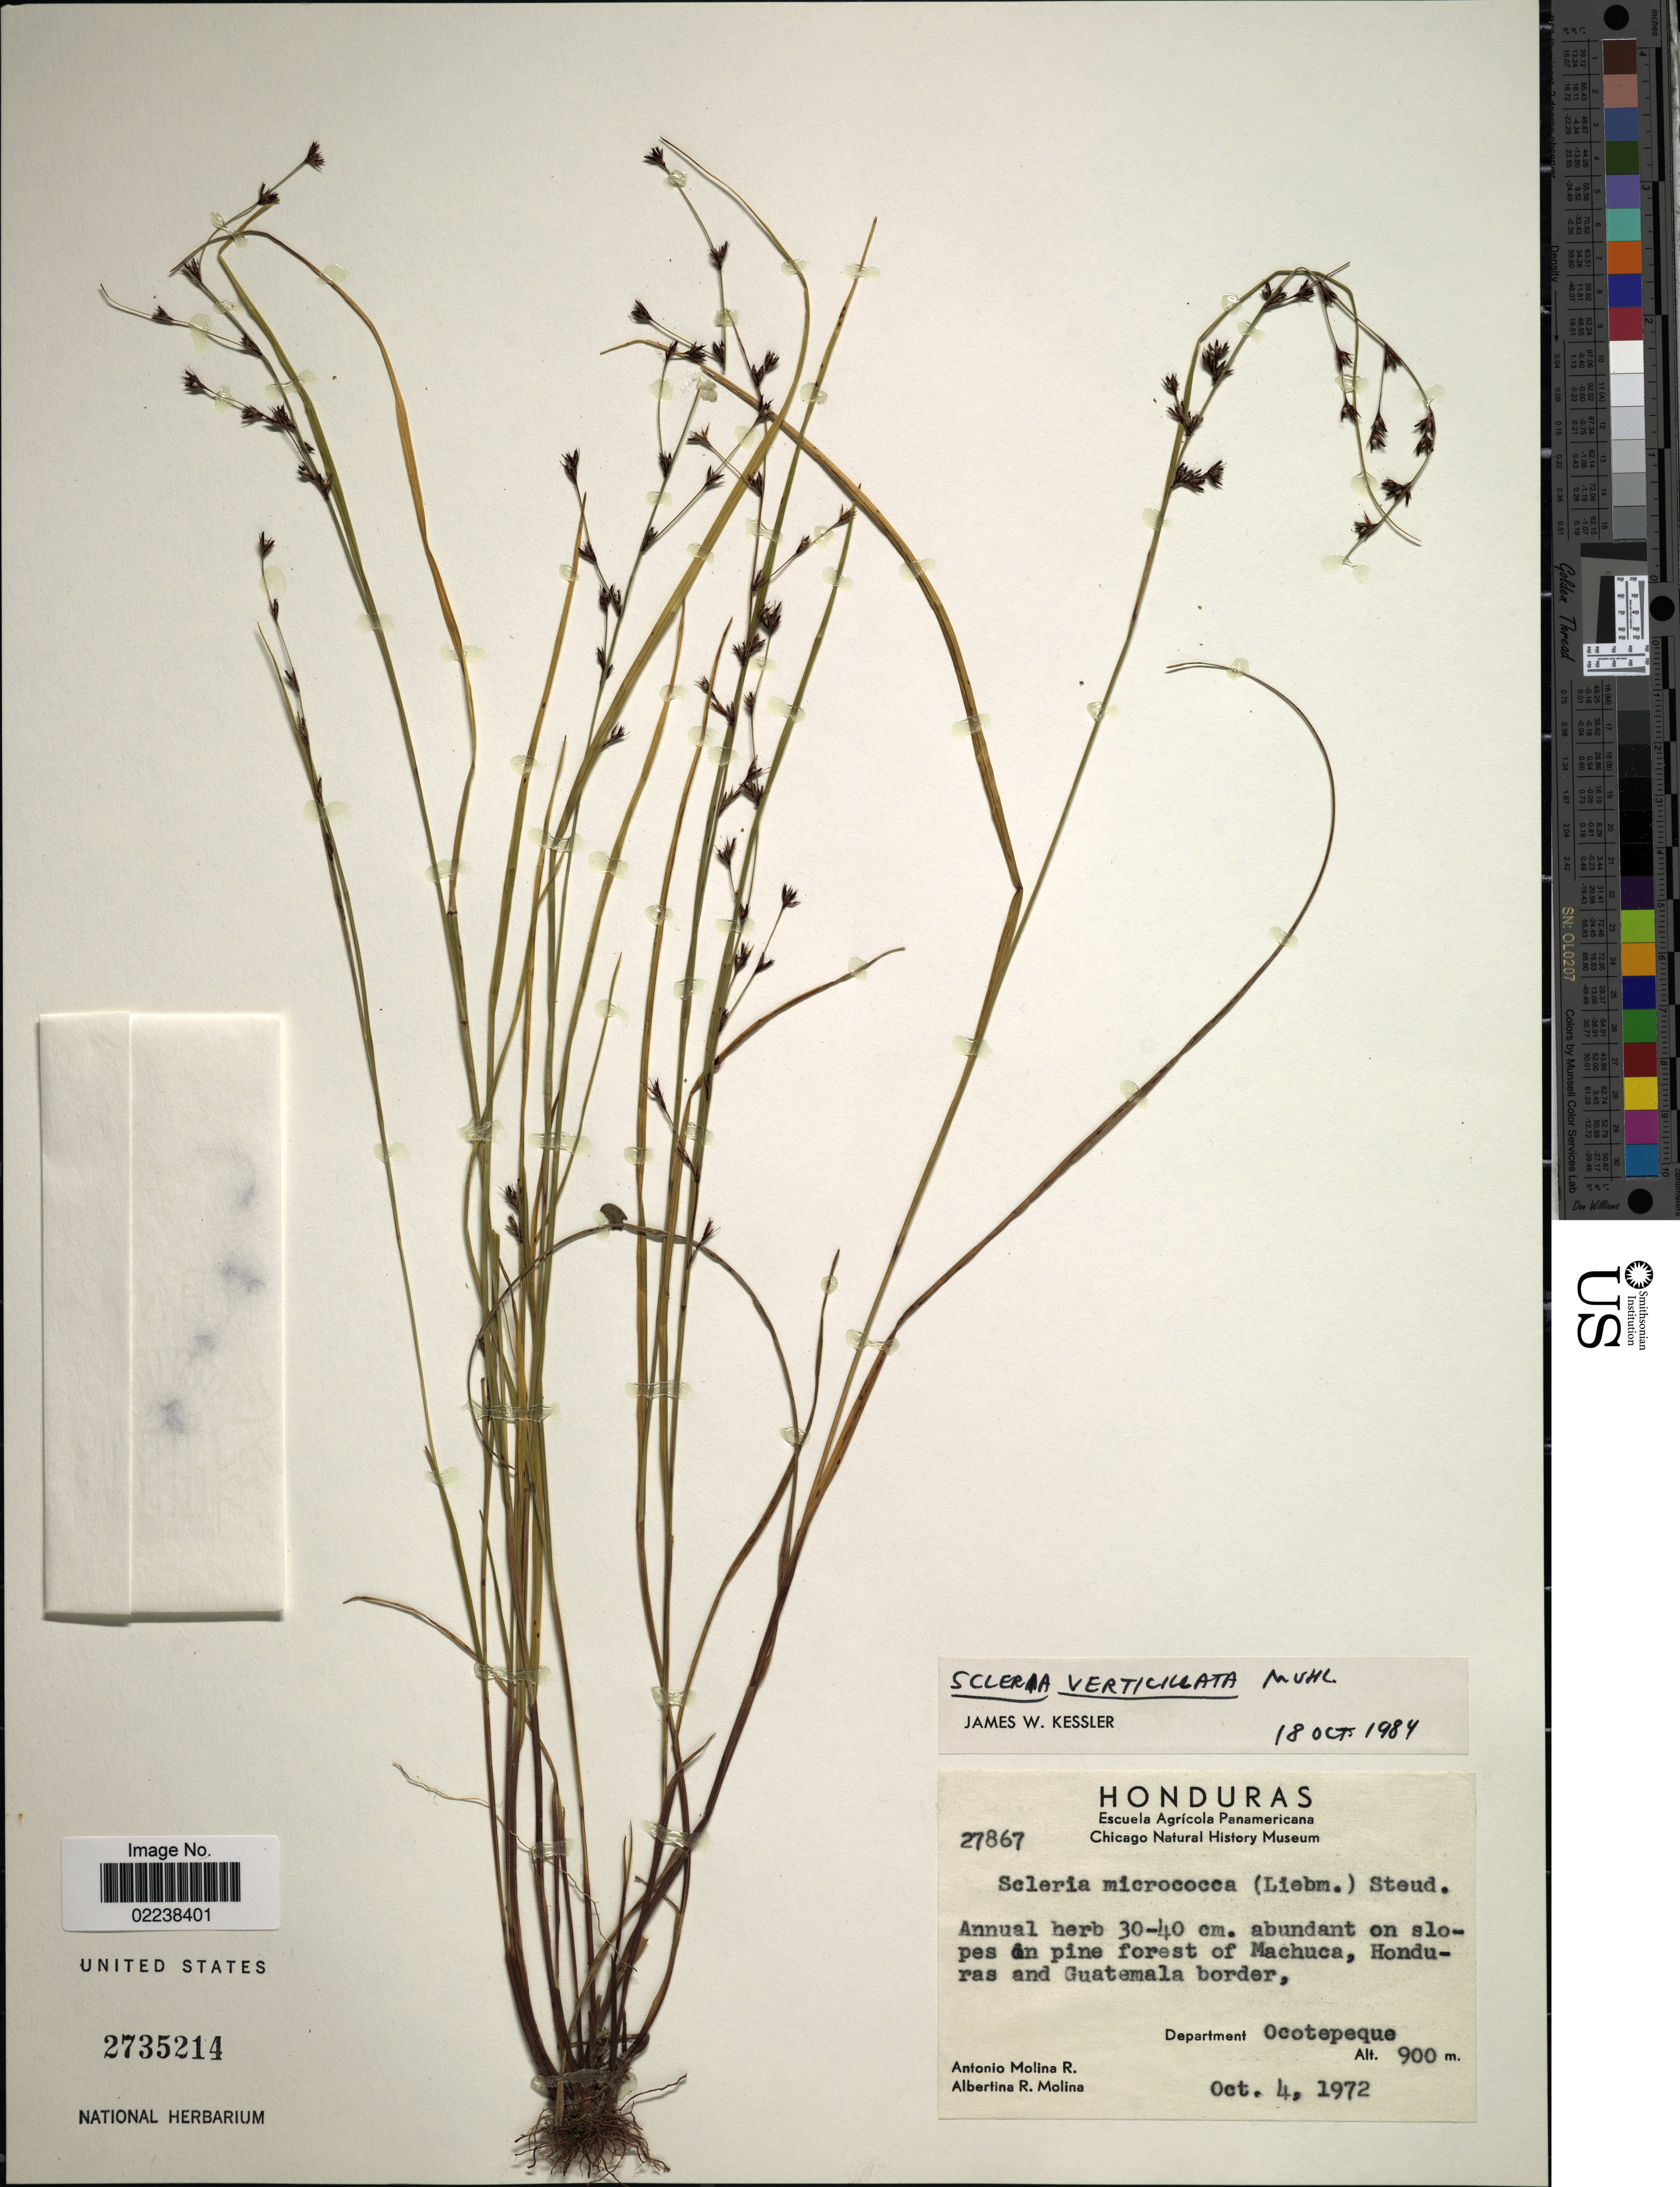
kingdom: Plantae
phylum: Tracheophyta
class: Liliopsida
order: Poales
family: Cyperaceae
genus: Scleria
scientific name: Scleria verticillata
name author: Muhl. ex Willd.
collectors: A. Molina R. & A. R. Molina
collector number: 27867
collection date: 1972-10-04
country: Honduras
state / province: Ocotepeque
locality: Honduras. on slopes in pine forest of Machuca, Honduras and Guatemala border, Department Ocotepeque.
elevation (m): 900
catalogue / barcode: US 2735214